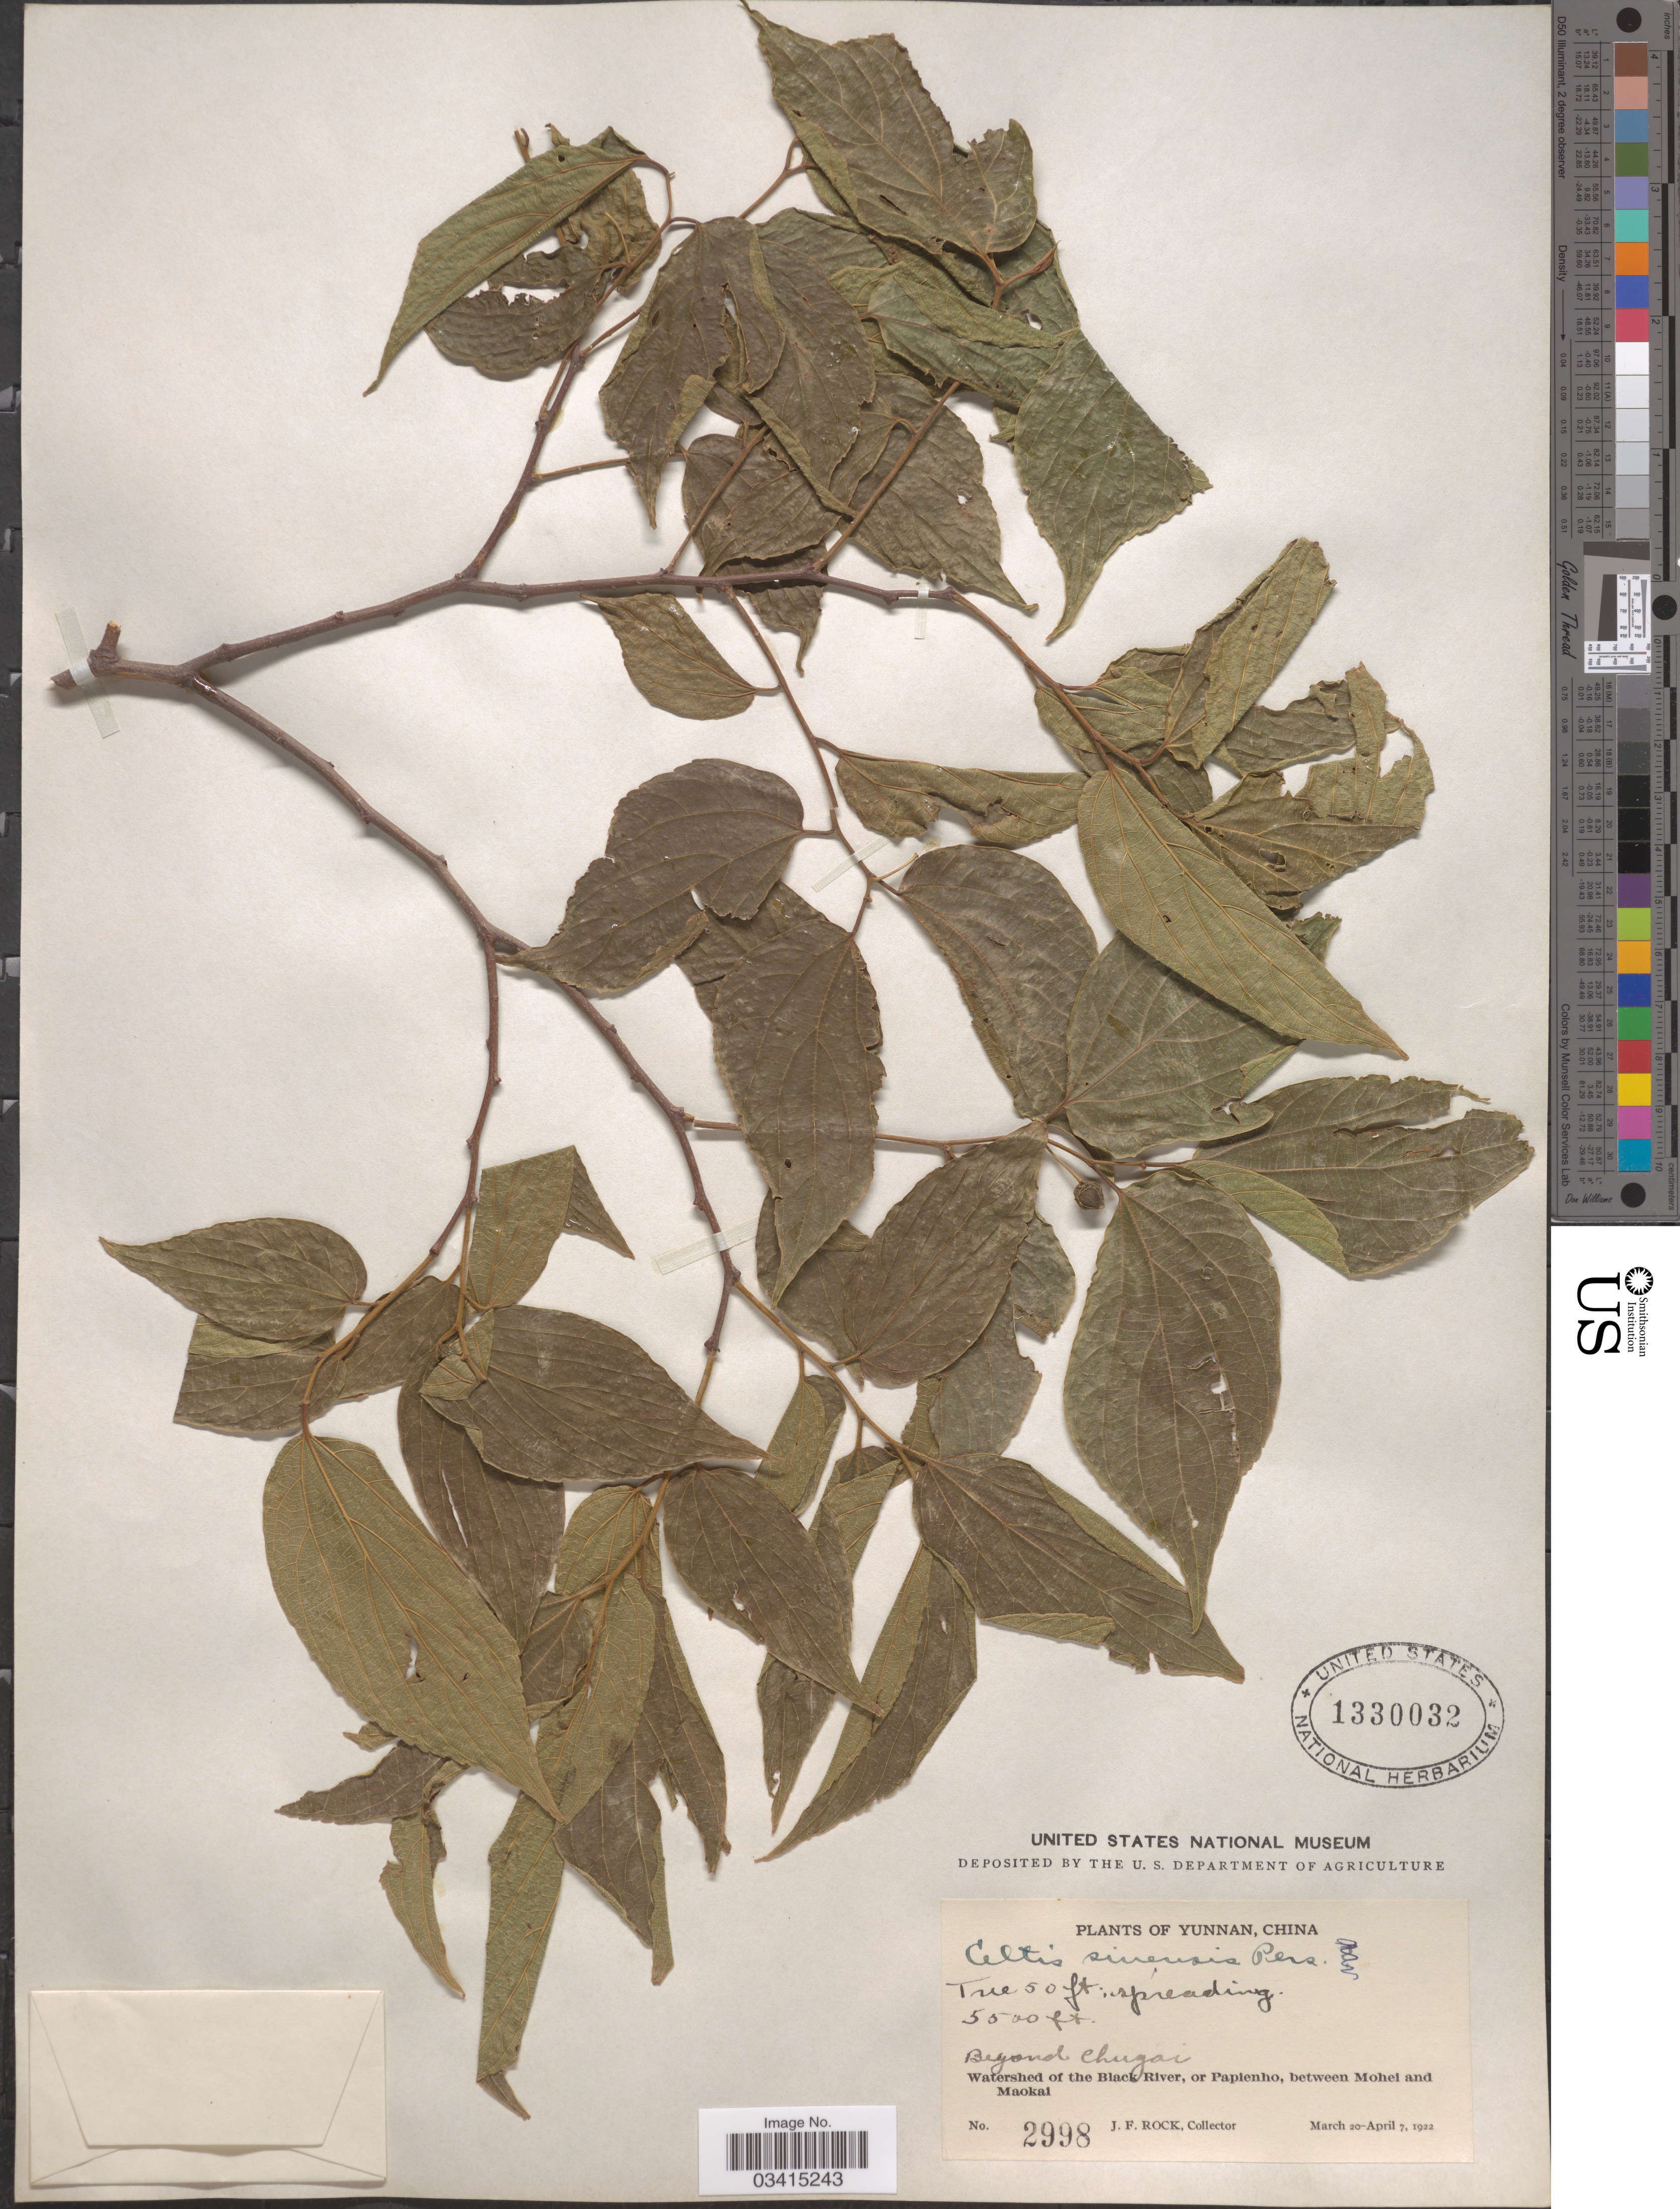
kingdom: Plantae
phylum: Tracheophyta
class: Magnoliopsida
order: Rosales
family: Cannabaceae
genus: Celtis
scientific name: Celtis sinensis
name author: Pers.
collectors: J. Rock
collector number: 2998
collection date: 1922-03-20/1922-04-07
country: China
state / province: Yunnan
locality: Beyond Chugai. Watershed of the Black River, or Papienho, between mohei and Maokai.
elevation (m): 1676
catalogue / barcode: US 1330032